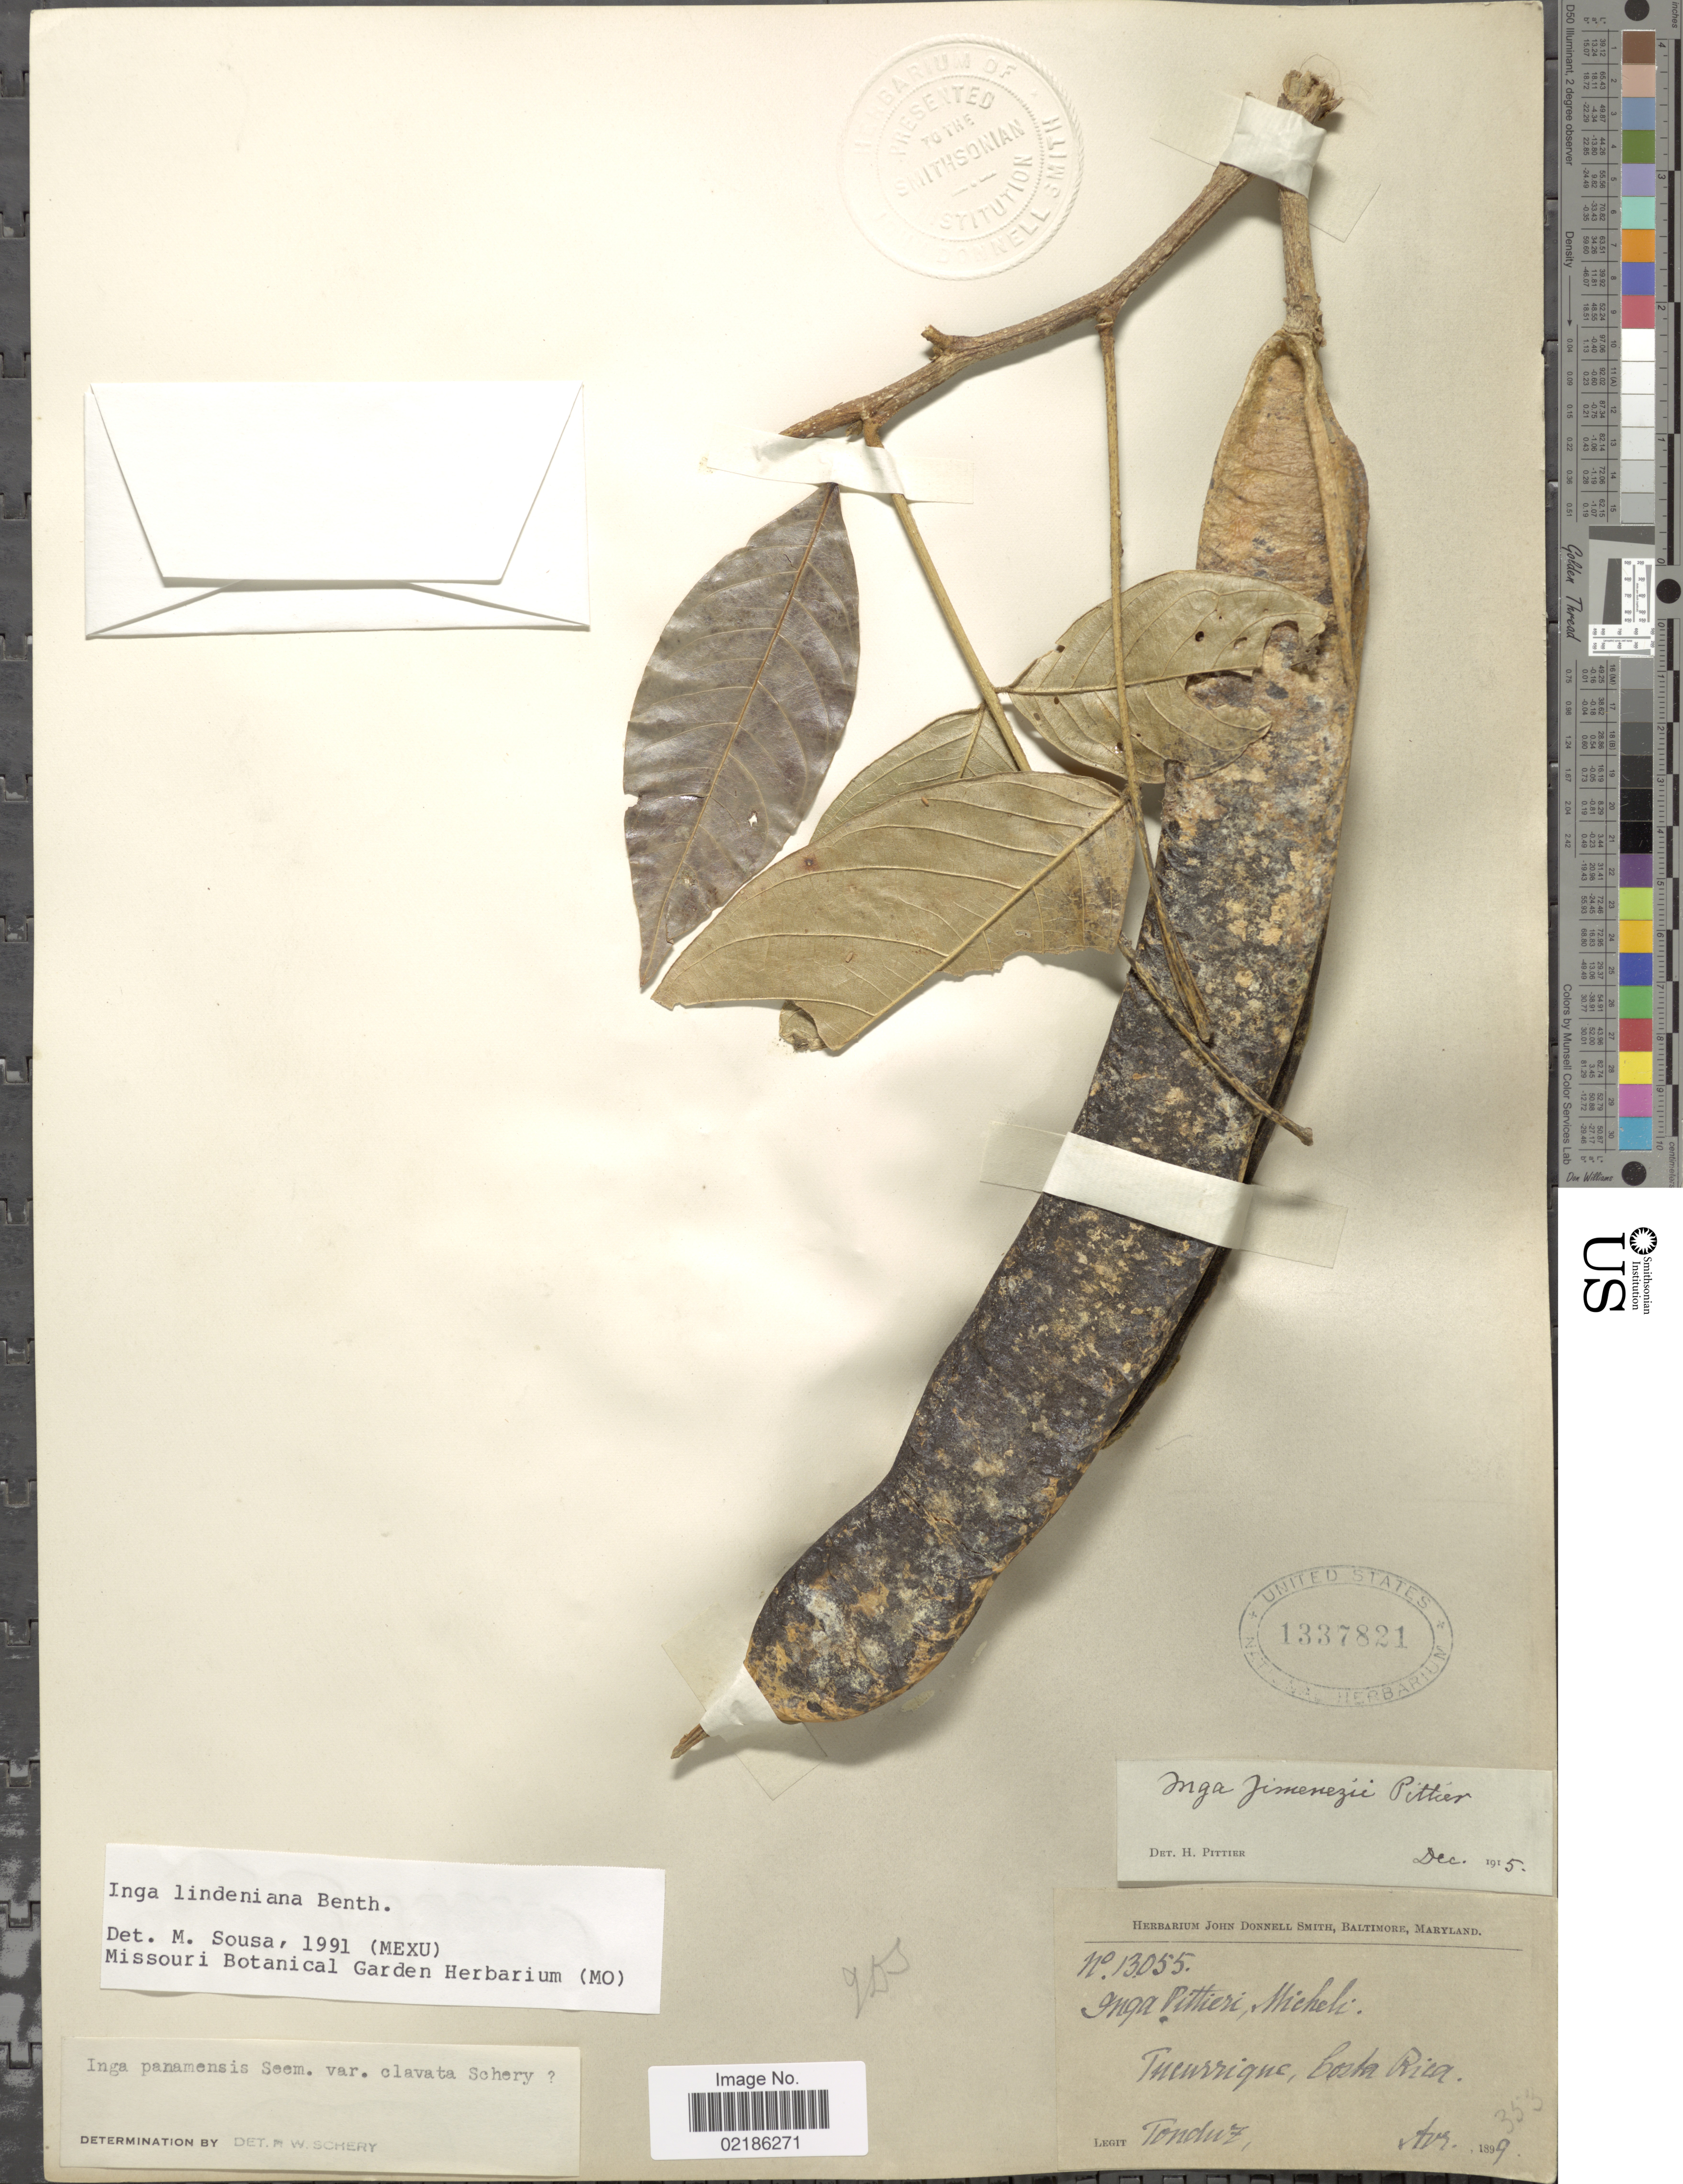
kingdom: Plantae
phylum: Tracheophyta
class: Magnoliopsida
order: Fabales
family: Fabaceae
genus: Inga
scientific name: Inga lindeniana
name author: Benth.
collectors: A. Tonduz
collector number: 13055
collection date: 1899-04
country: Costa Rica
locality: Tucurrique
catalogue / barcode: US 1337821